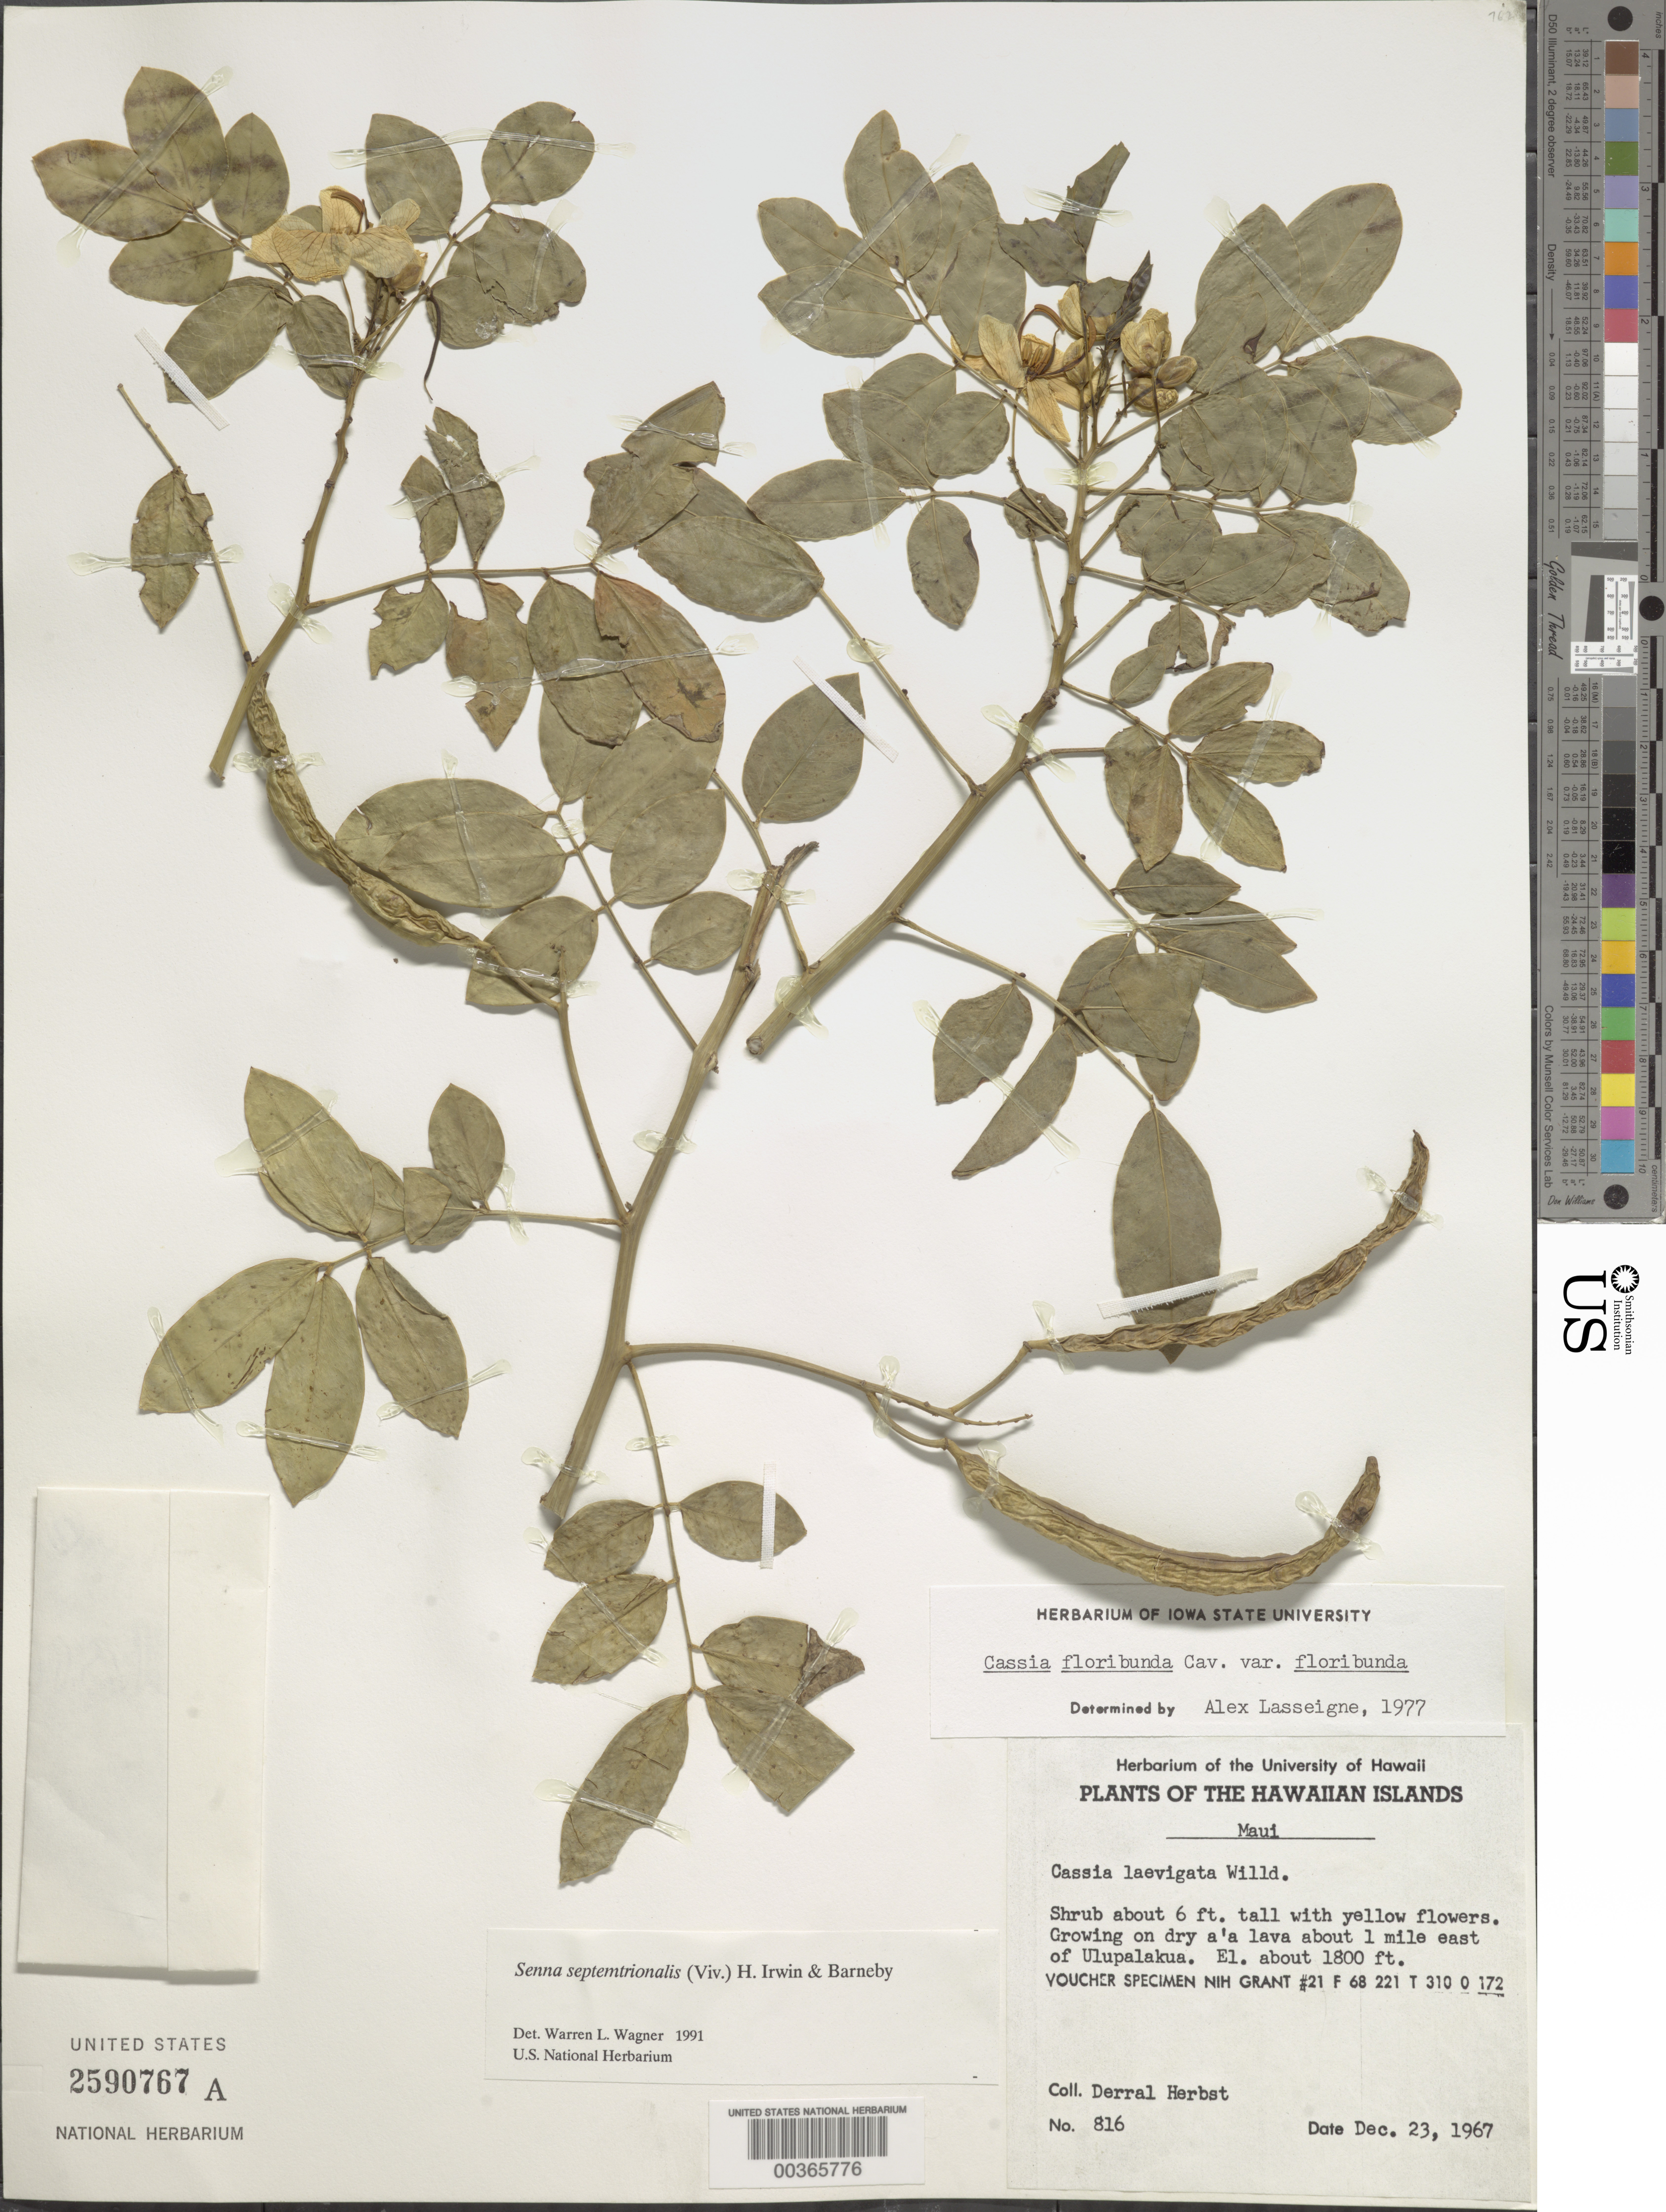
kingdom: Plantae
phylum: Tracheophyta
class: Magnoliopsida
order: Fabales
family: Fabaceae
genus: Senna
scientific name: Senna septemtrionalis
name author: (Viv.) H.S. Irwin & Barneby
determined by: Wagner, W. L., (BOT), Smithsonian Institution - National Museum of Natural History (UNITED STATES)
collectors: D. R. Herbst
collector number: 816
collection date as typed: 23 Dec 1967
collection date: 1967-12-23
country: United States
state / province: Hawaii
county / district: Maui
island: Maui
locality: About 1 mi E of Ulupalakua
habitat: On dry a'a lava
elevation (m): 549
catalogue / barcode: US 2590767A